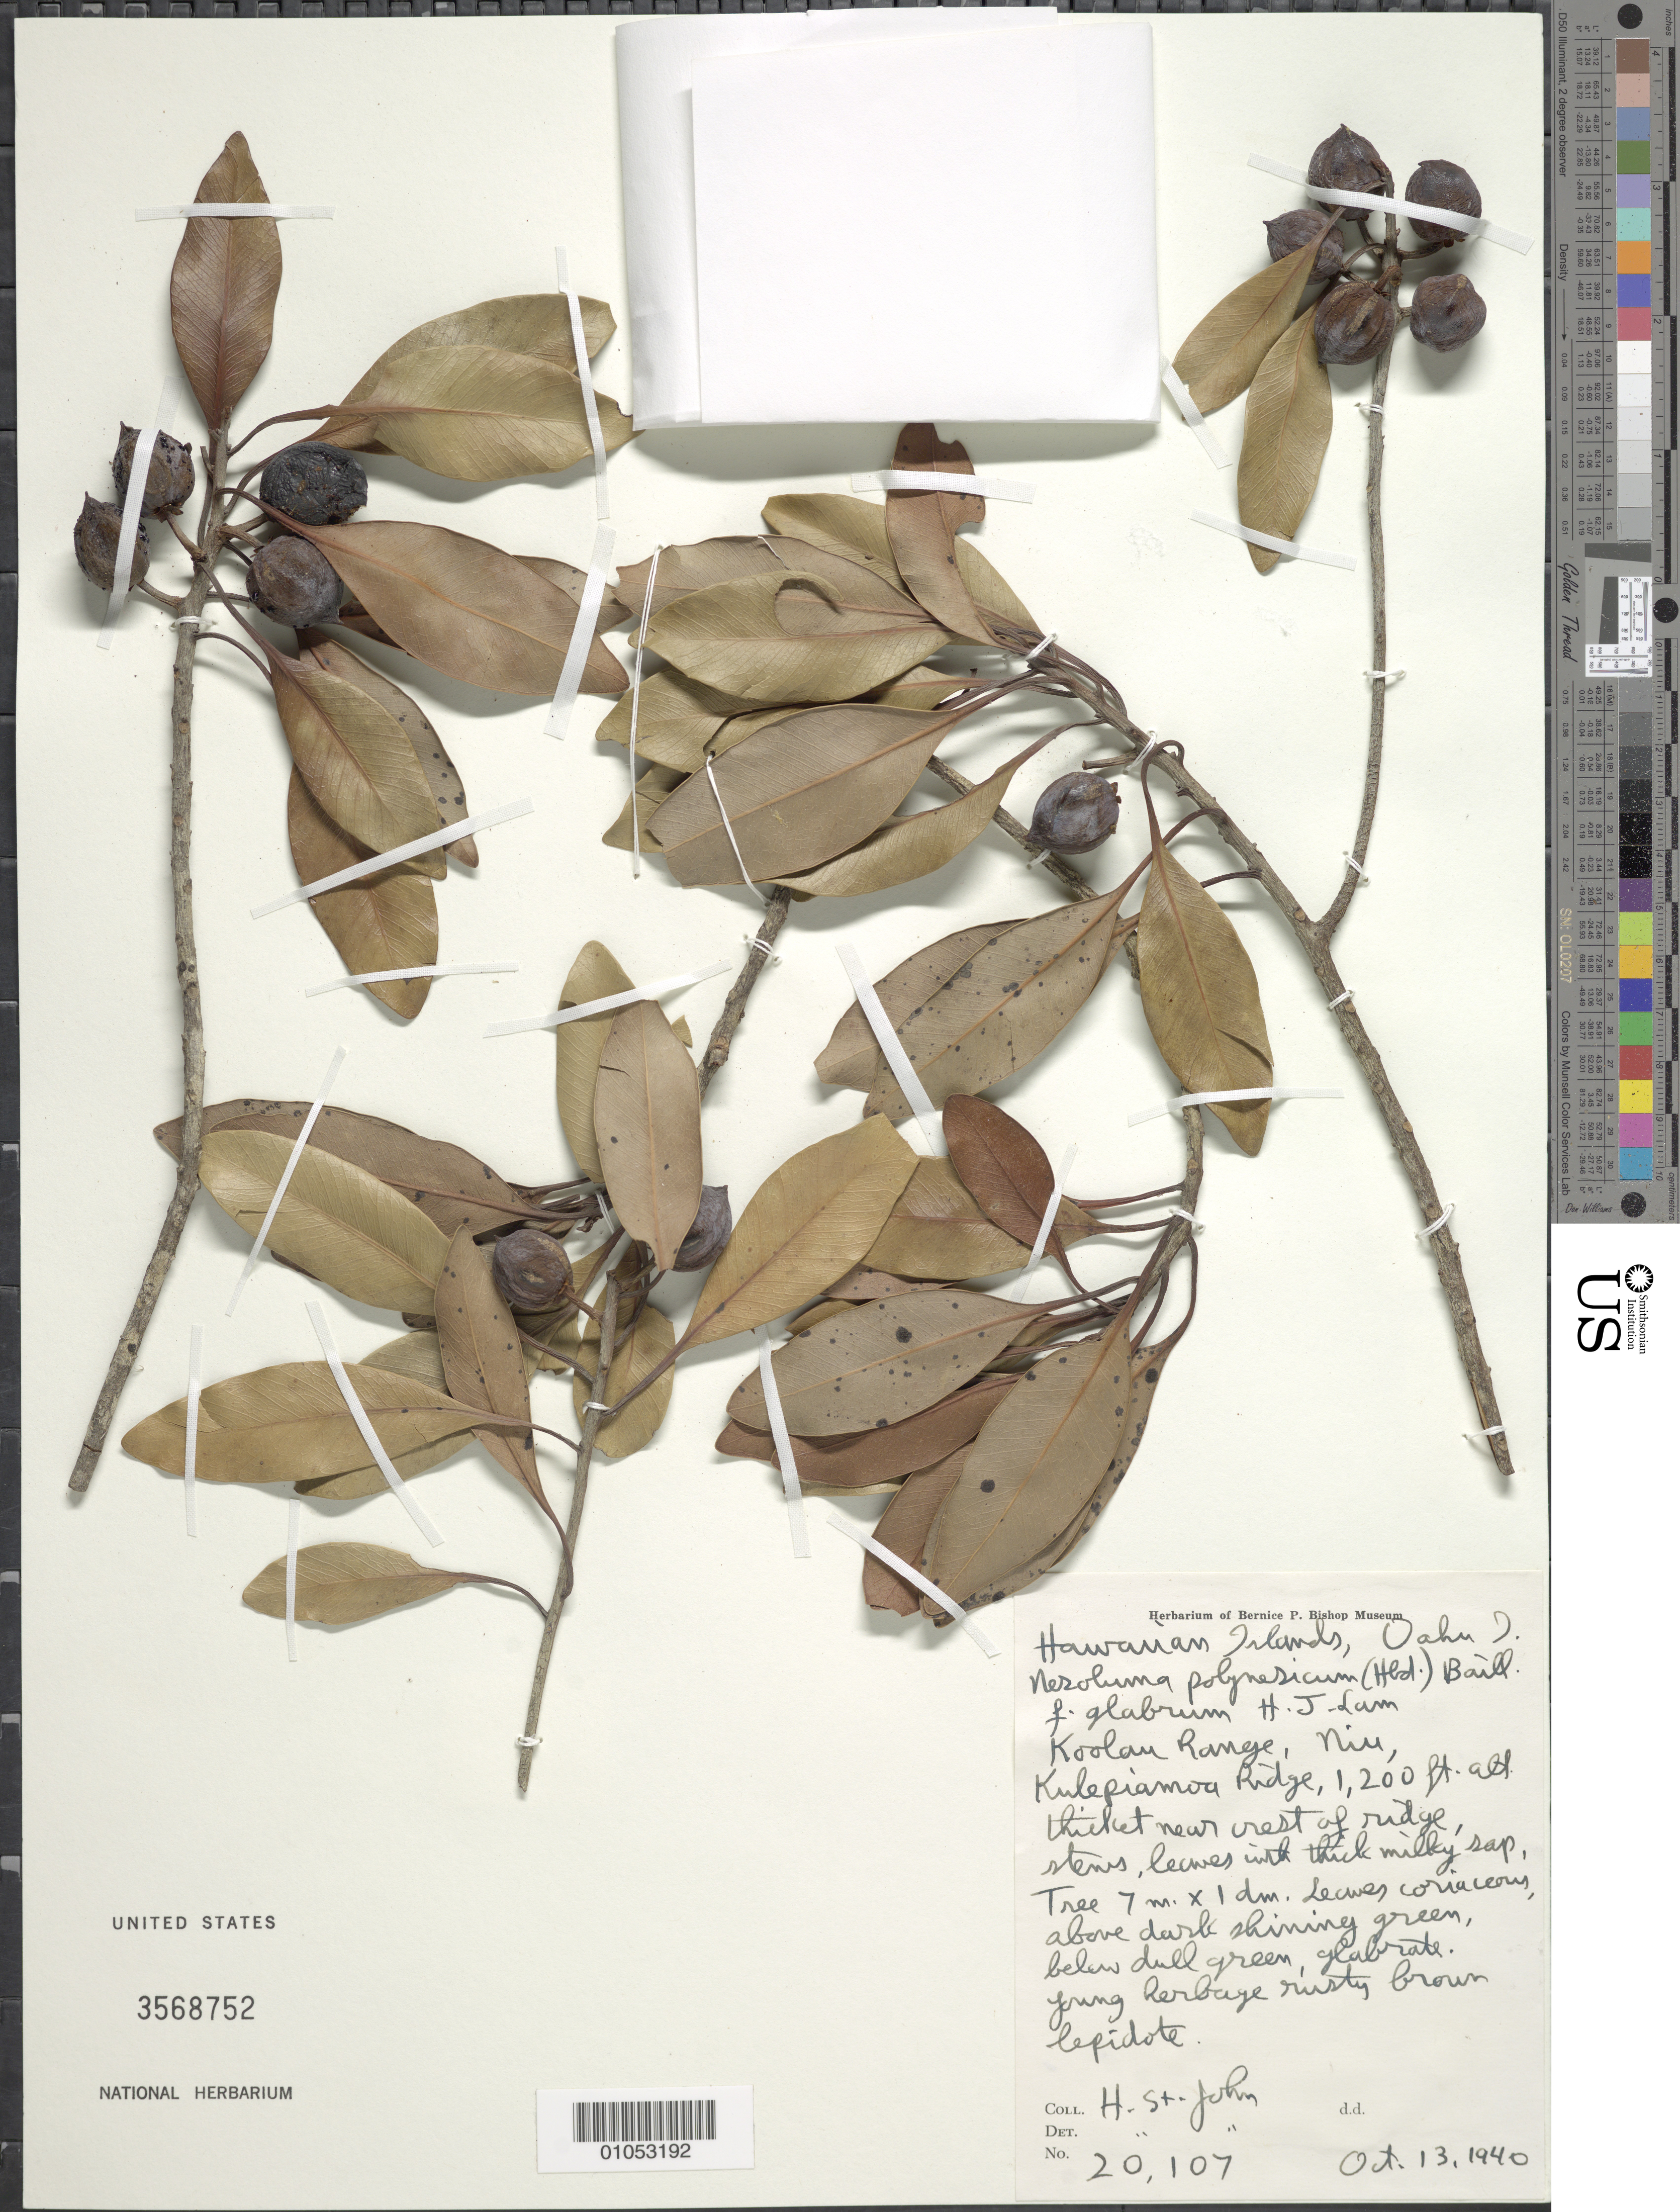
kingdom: Plantae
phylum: Tracheophyta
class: Magnoliopsida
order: Ericales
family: Sapotaceae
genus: Sideroxylon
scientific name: Sideroxylon polynesicum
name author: (Hillebr.) Smedmark & Anderb.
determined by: Wagner, W. L., (BOT), Smithsonian Institution - National Museum of Natural History (UNITED STATES)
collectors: H. St. John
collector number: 20107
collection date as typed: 13 Oct 1940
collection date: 1940-10-13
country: United States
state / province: Hawaii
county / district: Honolulu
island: Oahu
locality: Koolau Range, Niu Kulepianmoa Ridge.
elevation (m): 365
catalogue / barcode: US 3568752